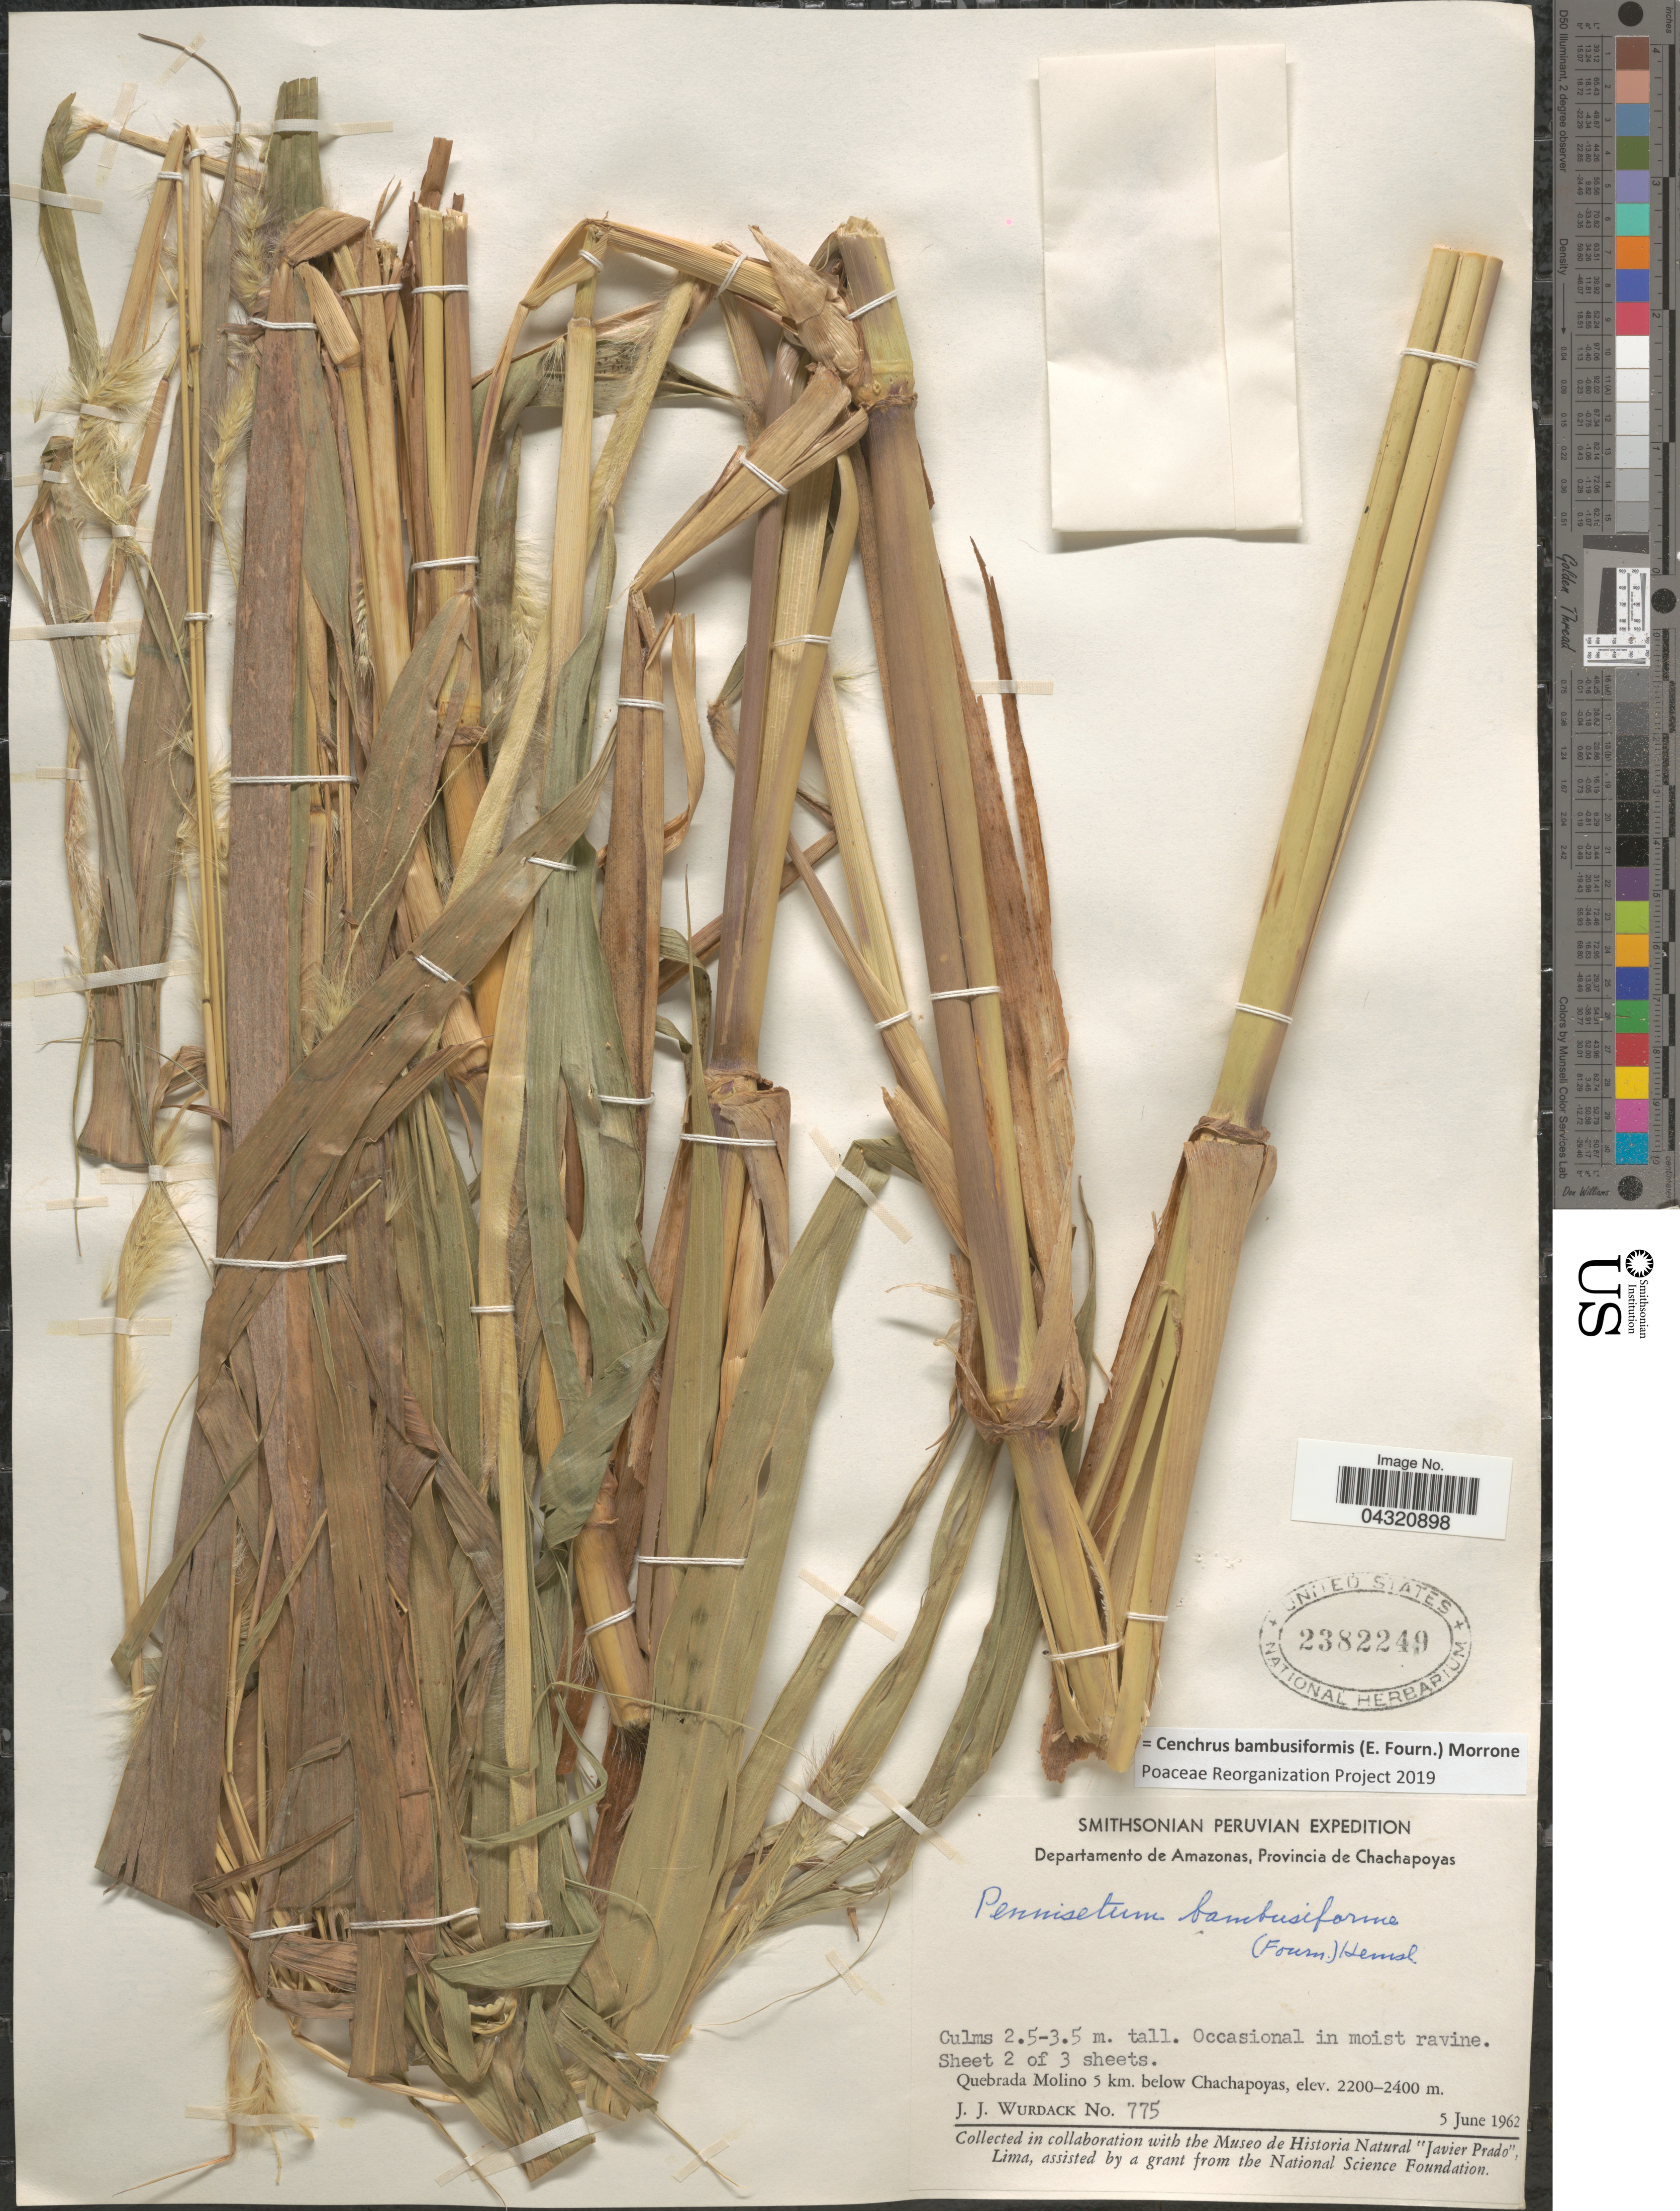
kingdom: Plantae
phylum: Tracheophyta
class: Liliopsida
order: Poales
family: Poaceae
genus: Cenchrus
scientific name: Cenchrus brownii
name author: Roem. & Schult.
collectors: J. J. Wurdack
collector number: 775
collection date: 1962-06-05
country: Peru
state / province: Amazonas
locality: Smithsonian Peruvian Expedition. Departamento de Amazonas, Provincia de Chachapoyas. Quebrada Molino 5 km. below Chachapoyas.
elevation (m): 2200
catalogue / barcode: US 2382249